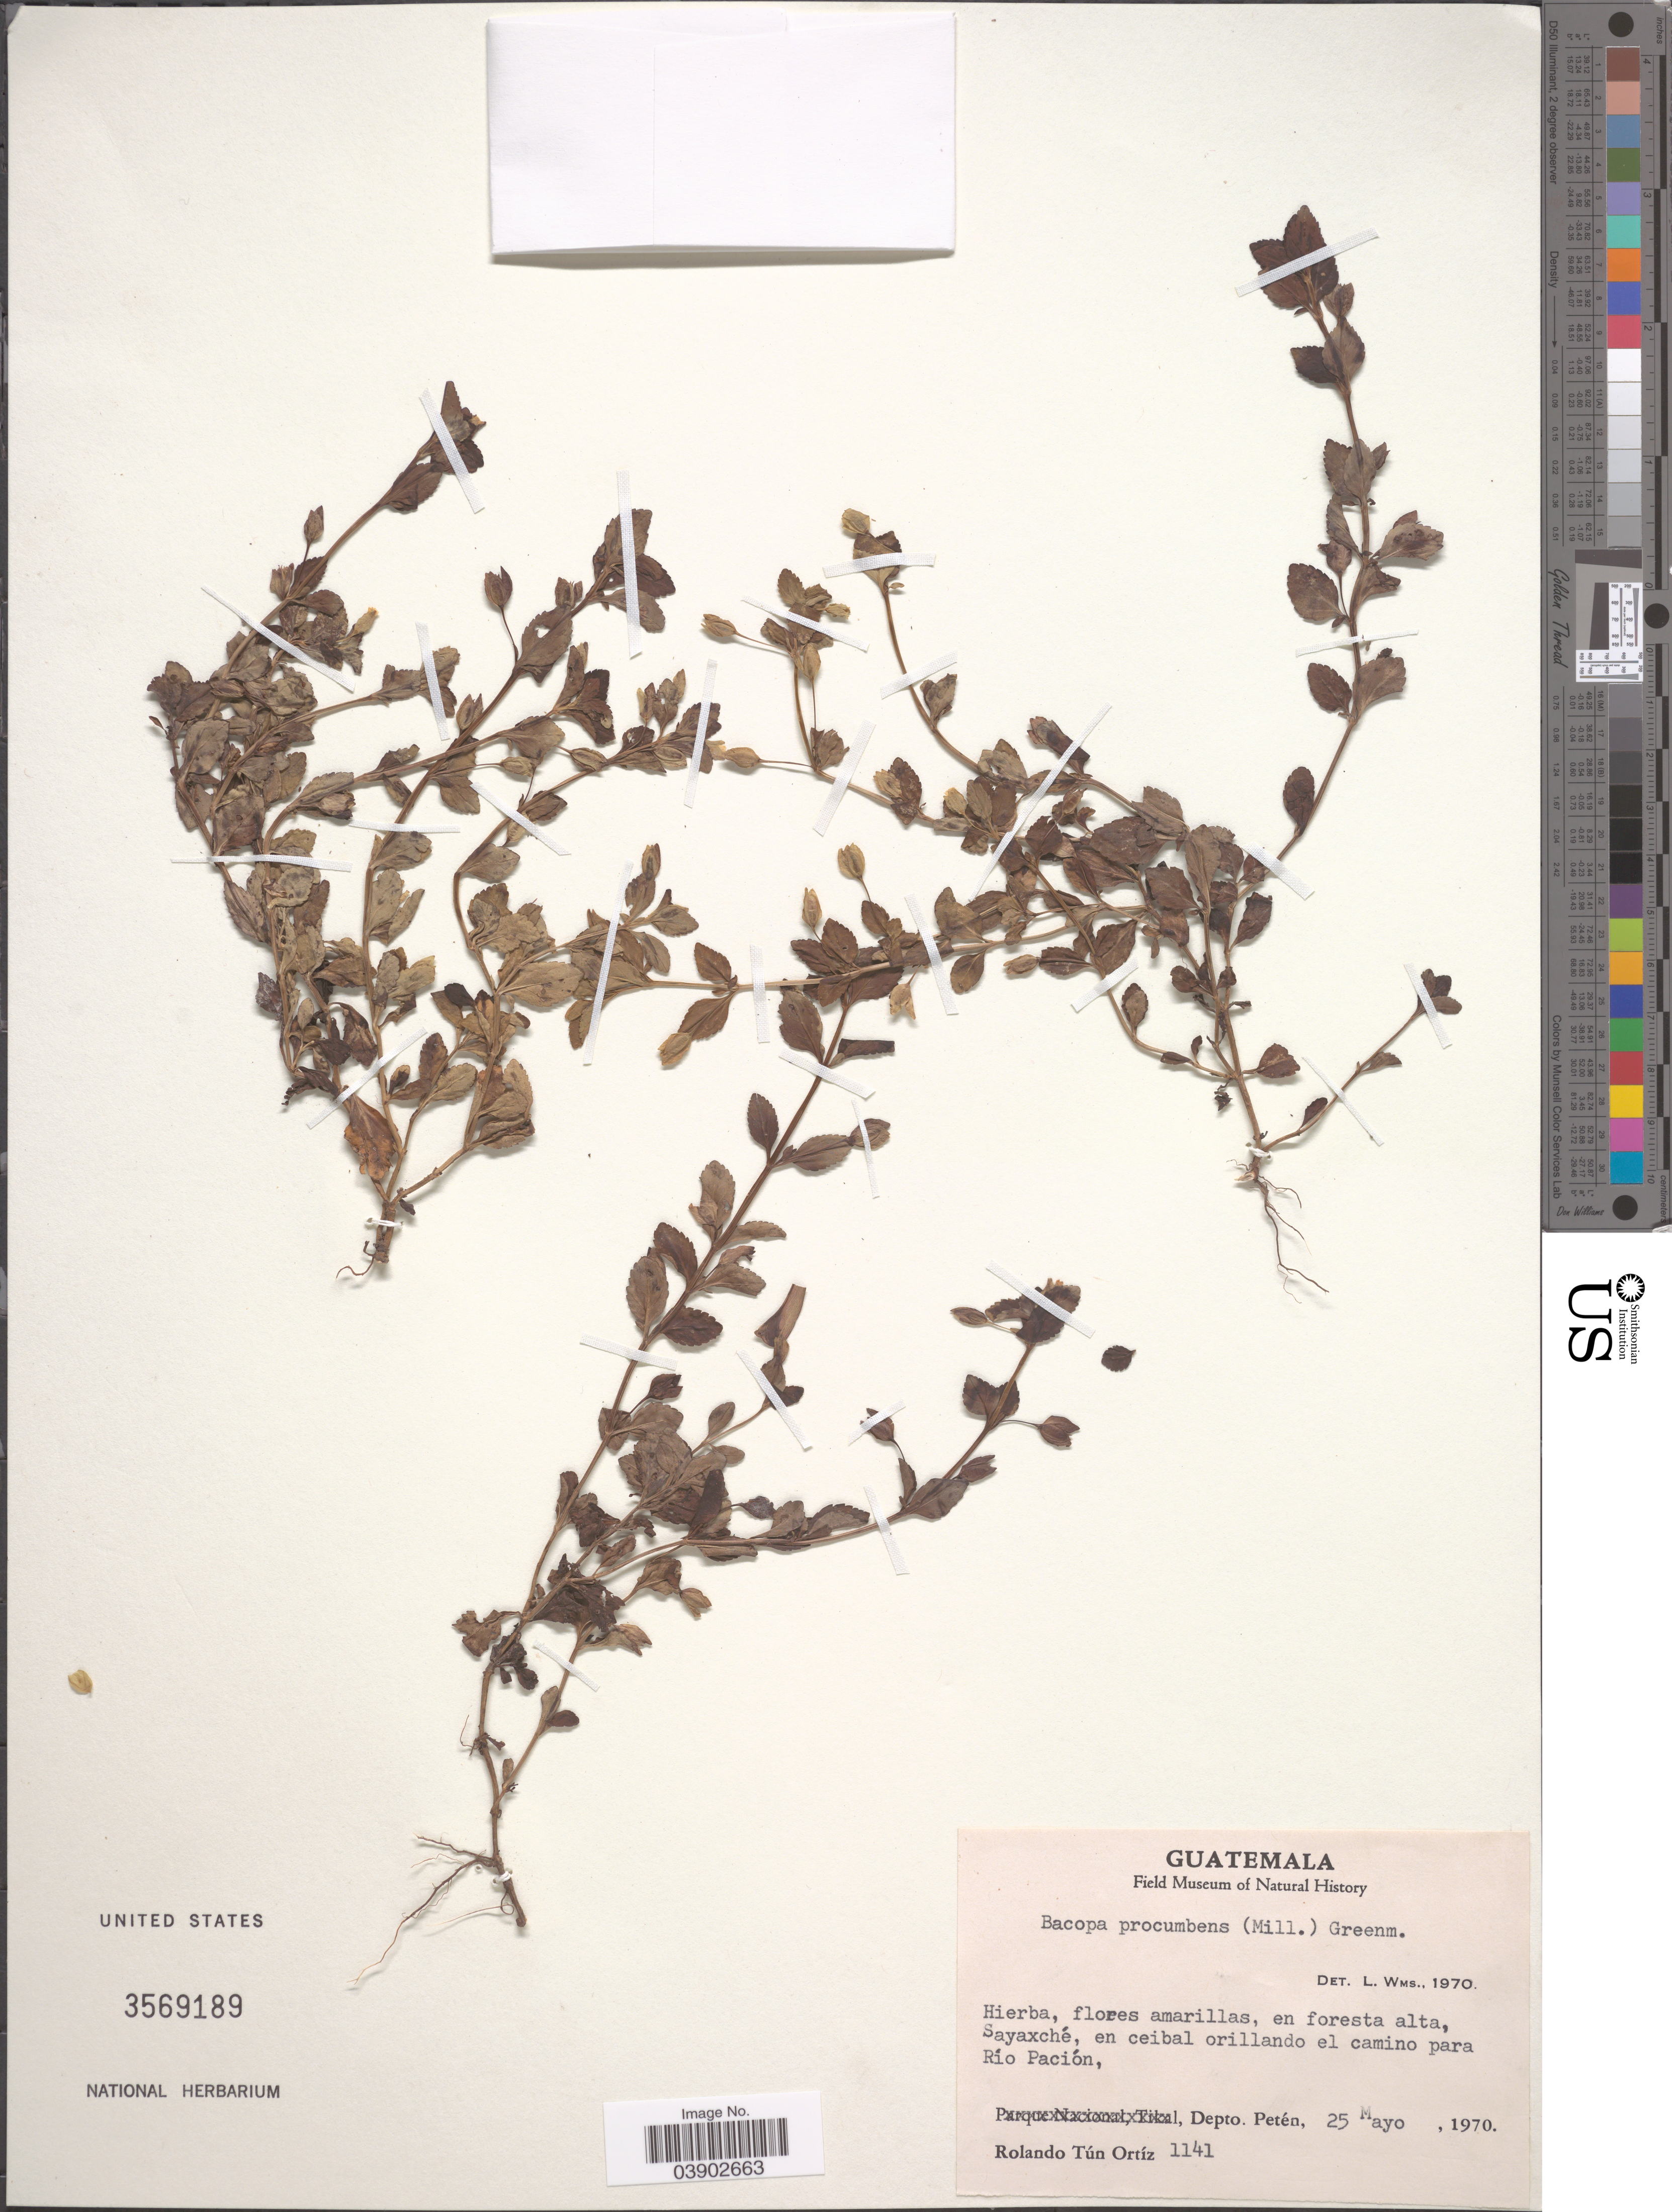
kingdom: Plantae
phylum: Tracheophyta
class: Magnoliopsida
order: Lamiales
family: Plantaginaceae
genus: Mecardonia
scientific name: Mecardonia procumbens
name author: (Mill.) Small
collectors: R. Tún Ortíz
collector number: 1141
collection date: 1970-05-25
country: Guatemala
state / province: El Peten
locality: Sayaxché, en ceibal orillando el camino para Río Pación. Depto. Petén.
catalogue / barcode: US 2569189